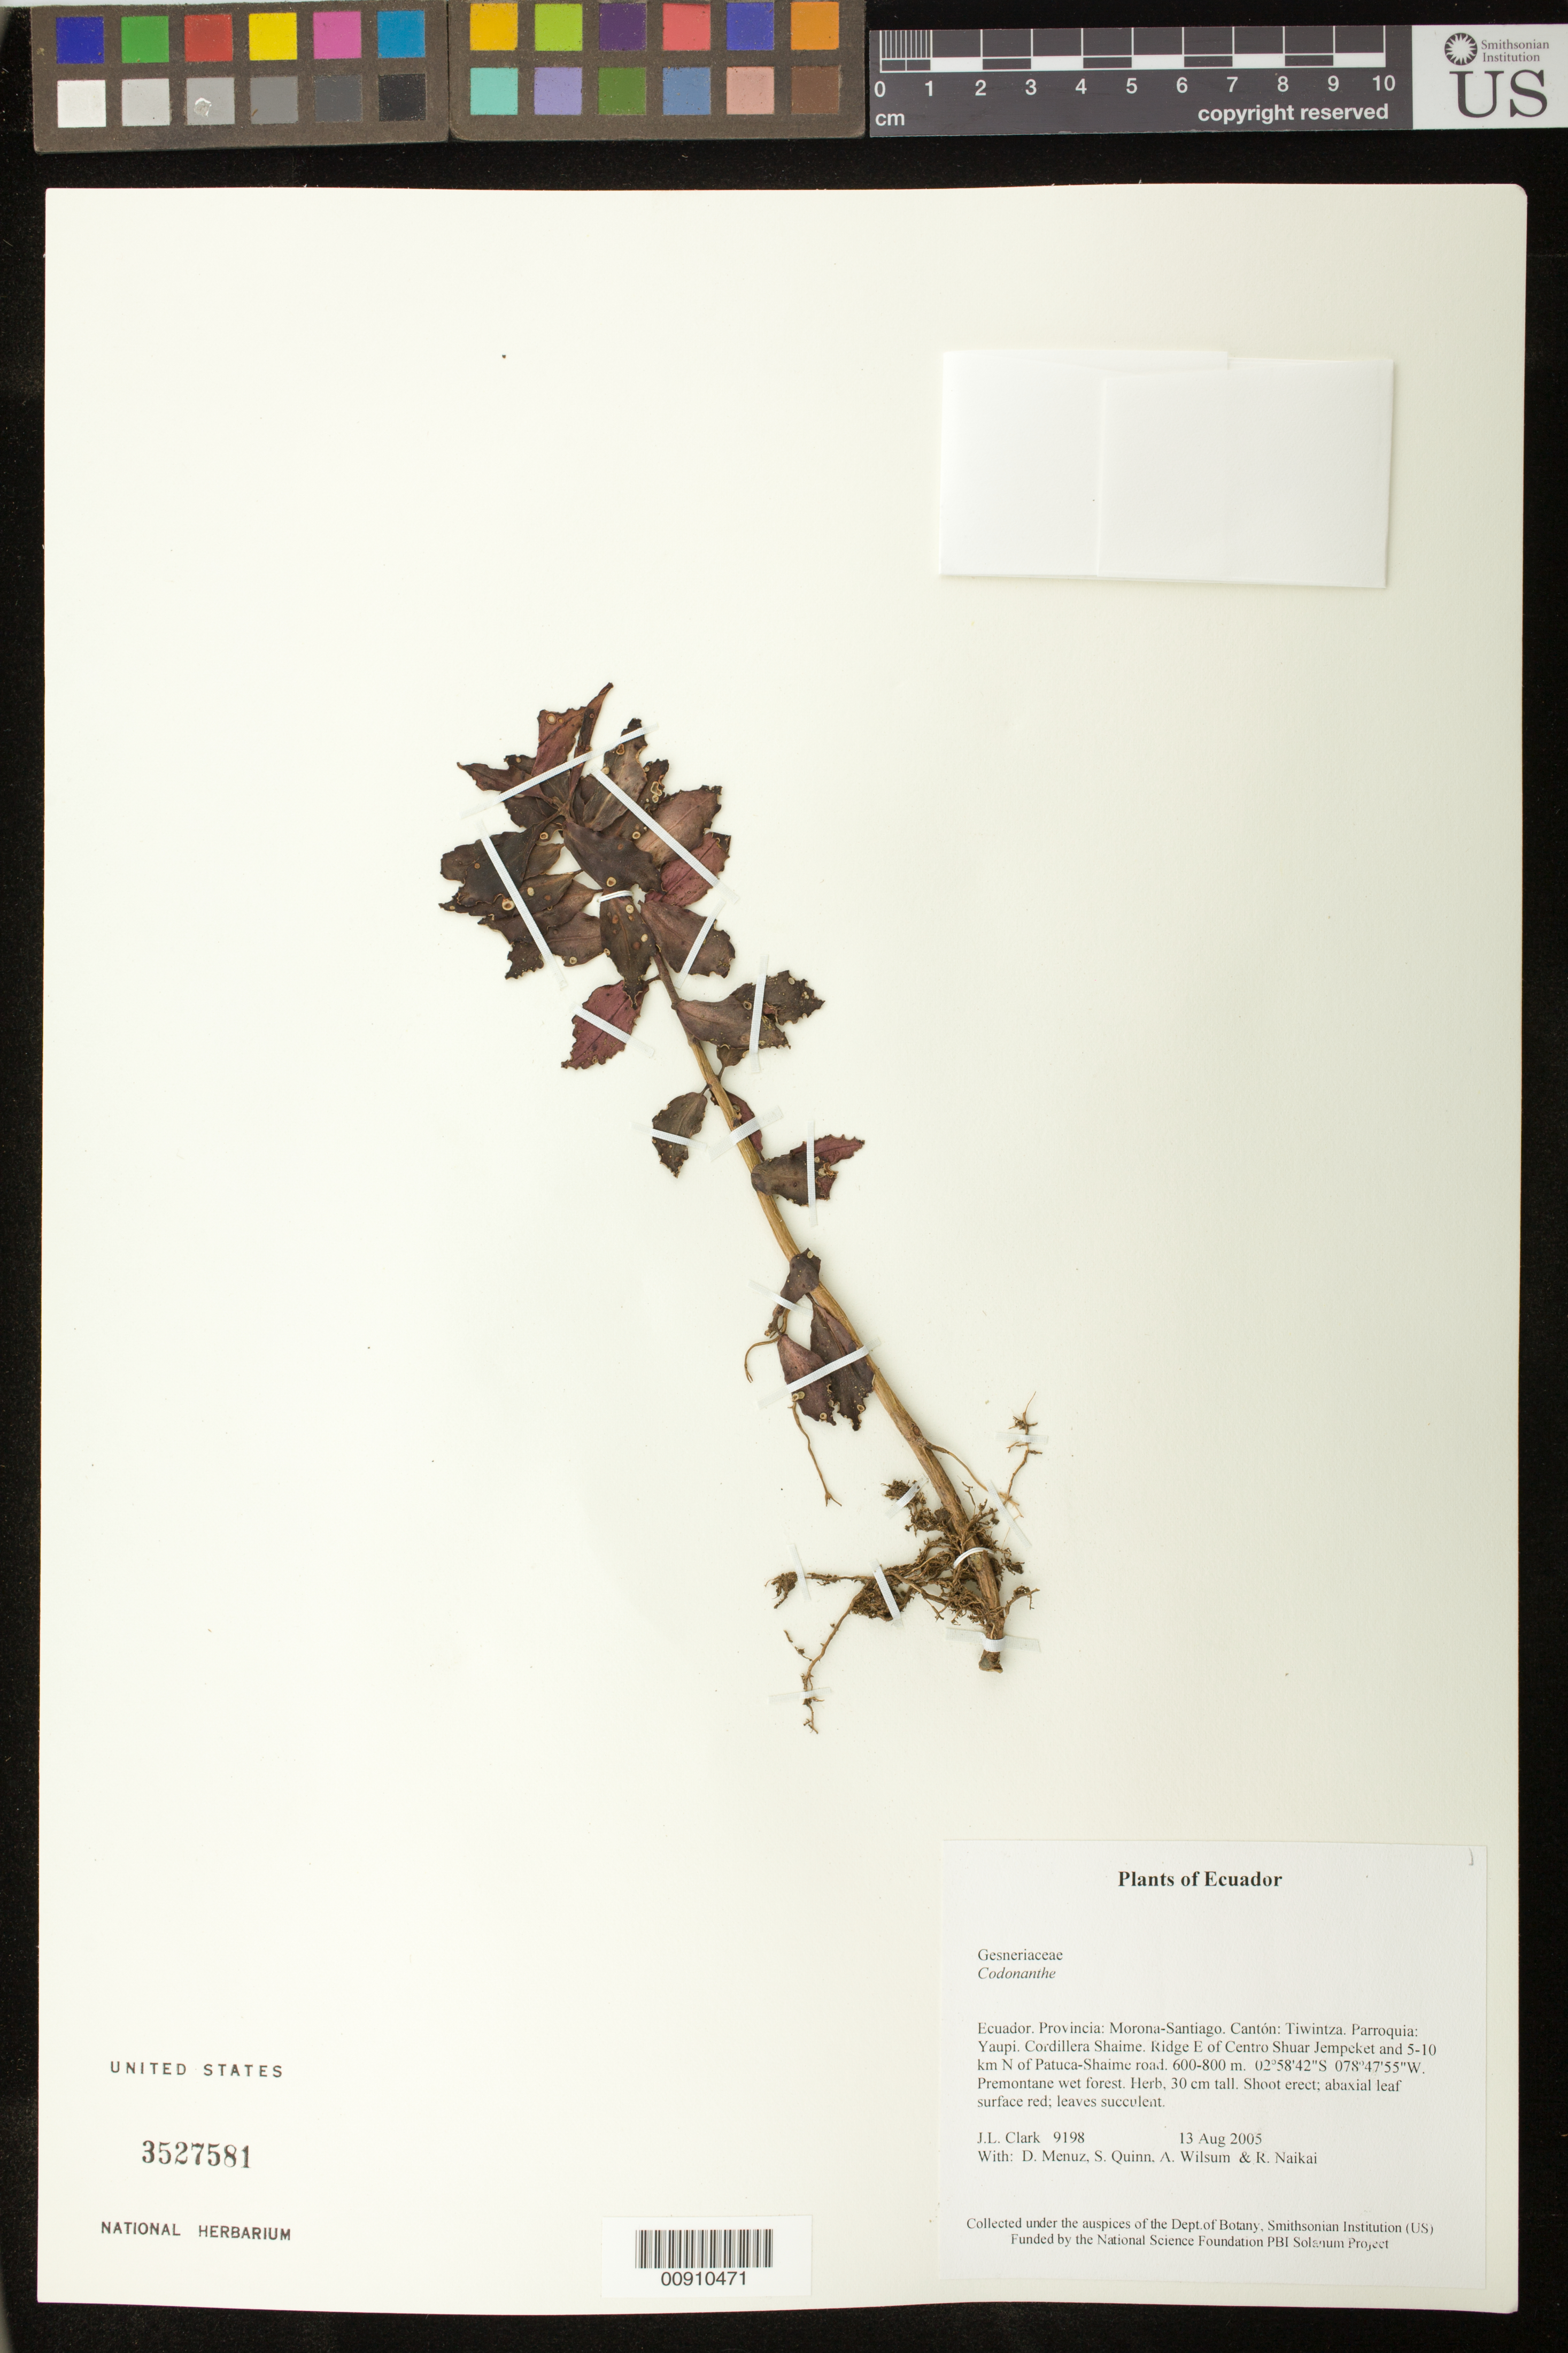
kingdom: Plantae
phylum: Tracheophyta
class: Magnoliopsida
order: Lamiales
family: Gesneriaceae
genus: Codonanthe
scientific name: Codonanthe sp.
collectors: J. L. Clark, D. Menuz, S. Quinn, A. Wilsum & R. Naikai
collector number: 9198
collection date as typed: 13 Aug 2005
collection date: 2005-08-13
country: Ecuador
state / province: Morona-Santiago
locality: Tiwintza. Parroquia: Yaupi. Cordillera Shaime. Ridge E of Centro Shuar Jempeket and 5-10 km N of Patuca-Shaime road.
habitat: Premontane wet forest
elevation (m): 600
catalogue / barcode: US 3527581